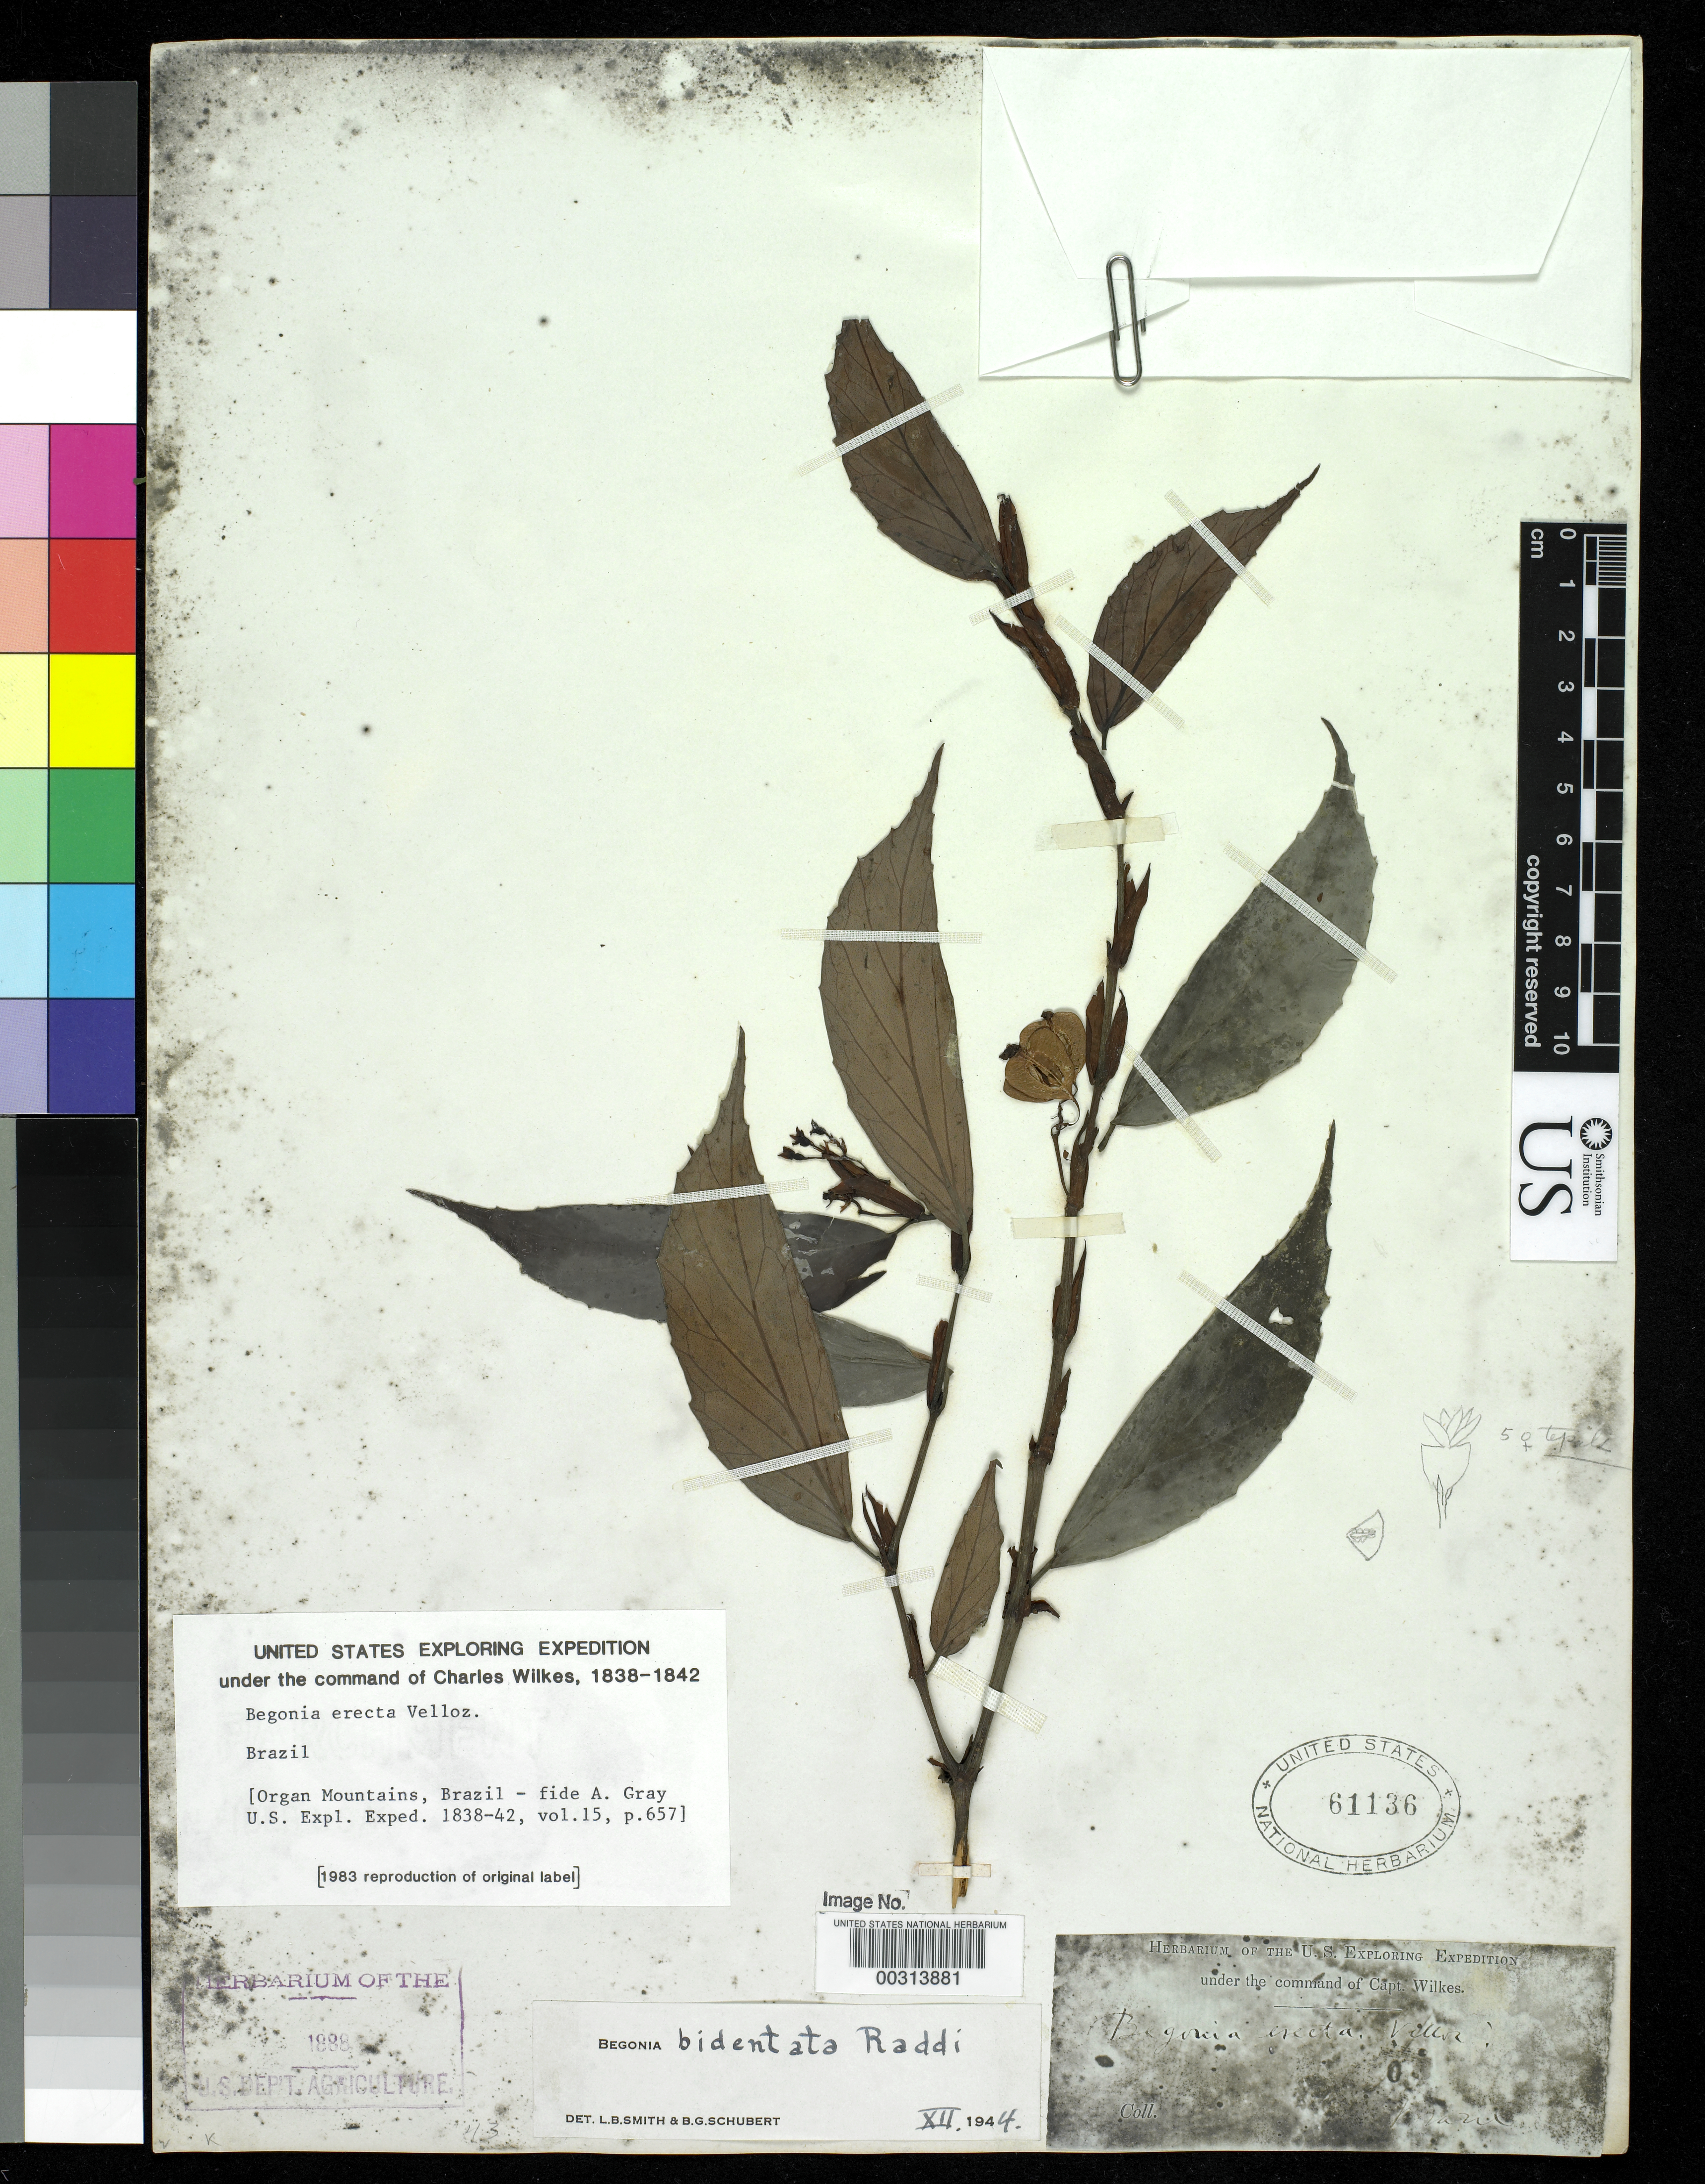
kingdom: Plantae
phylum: Tracheophyta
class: Magnoliopsida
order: Cucurbitales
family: Begoniaceae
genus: Begonia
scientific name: Begonia hispida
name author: Schott ex A. DC.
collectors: Wilkes Explor. Exped.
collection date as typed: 1838 to -- --- 1842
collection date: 1838/1842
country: Brazil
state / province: Rio de Janeiro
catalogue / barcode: US 61136